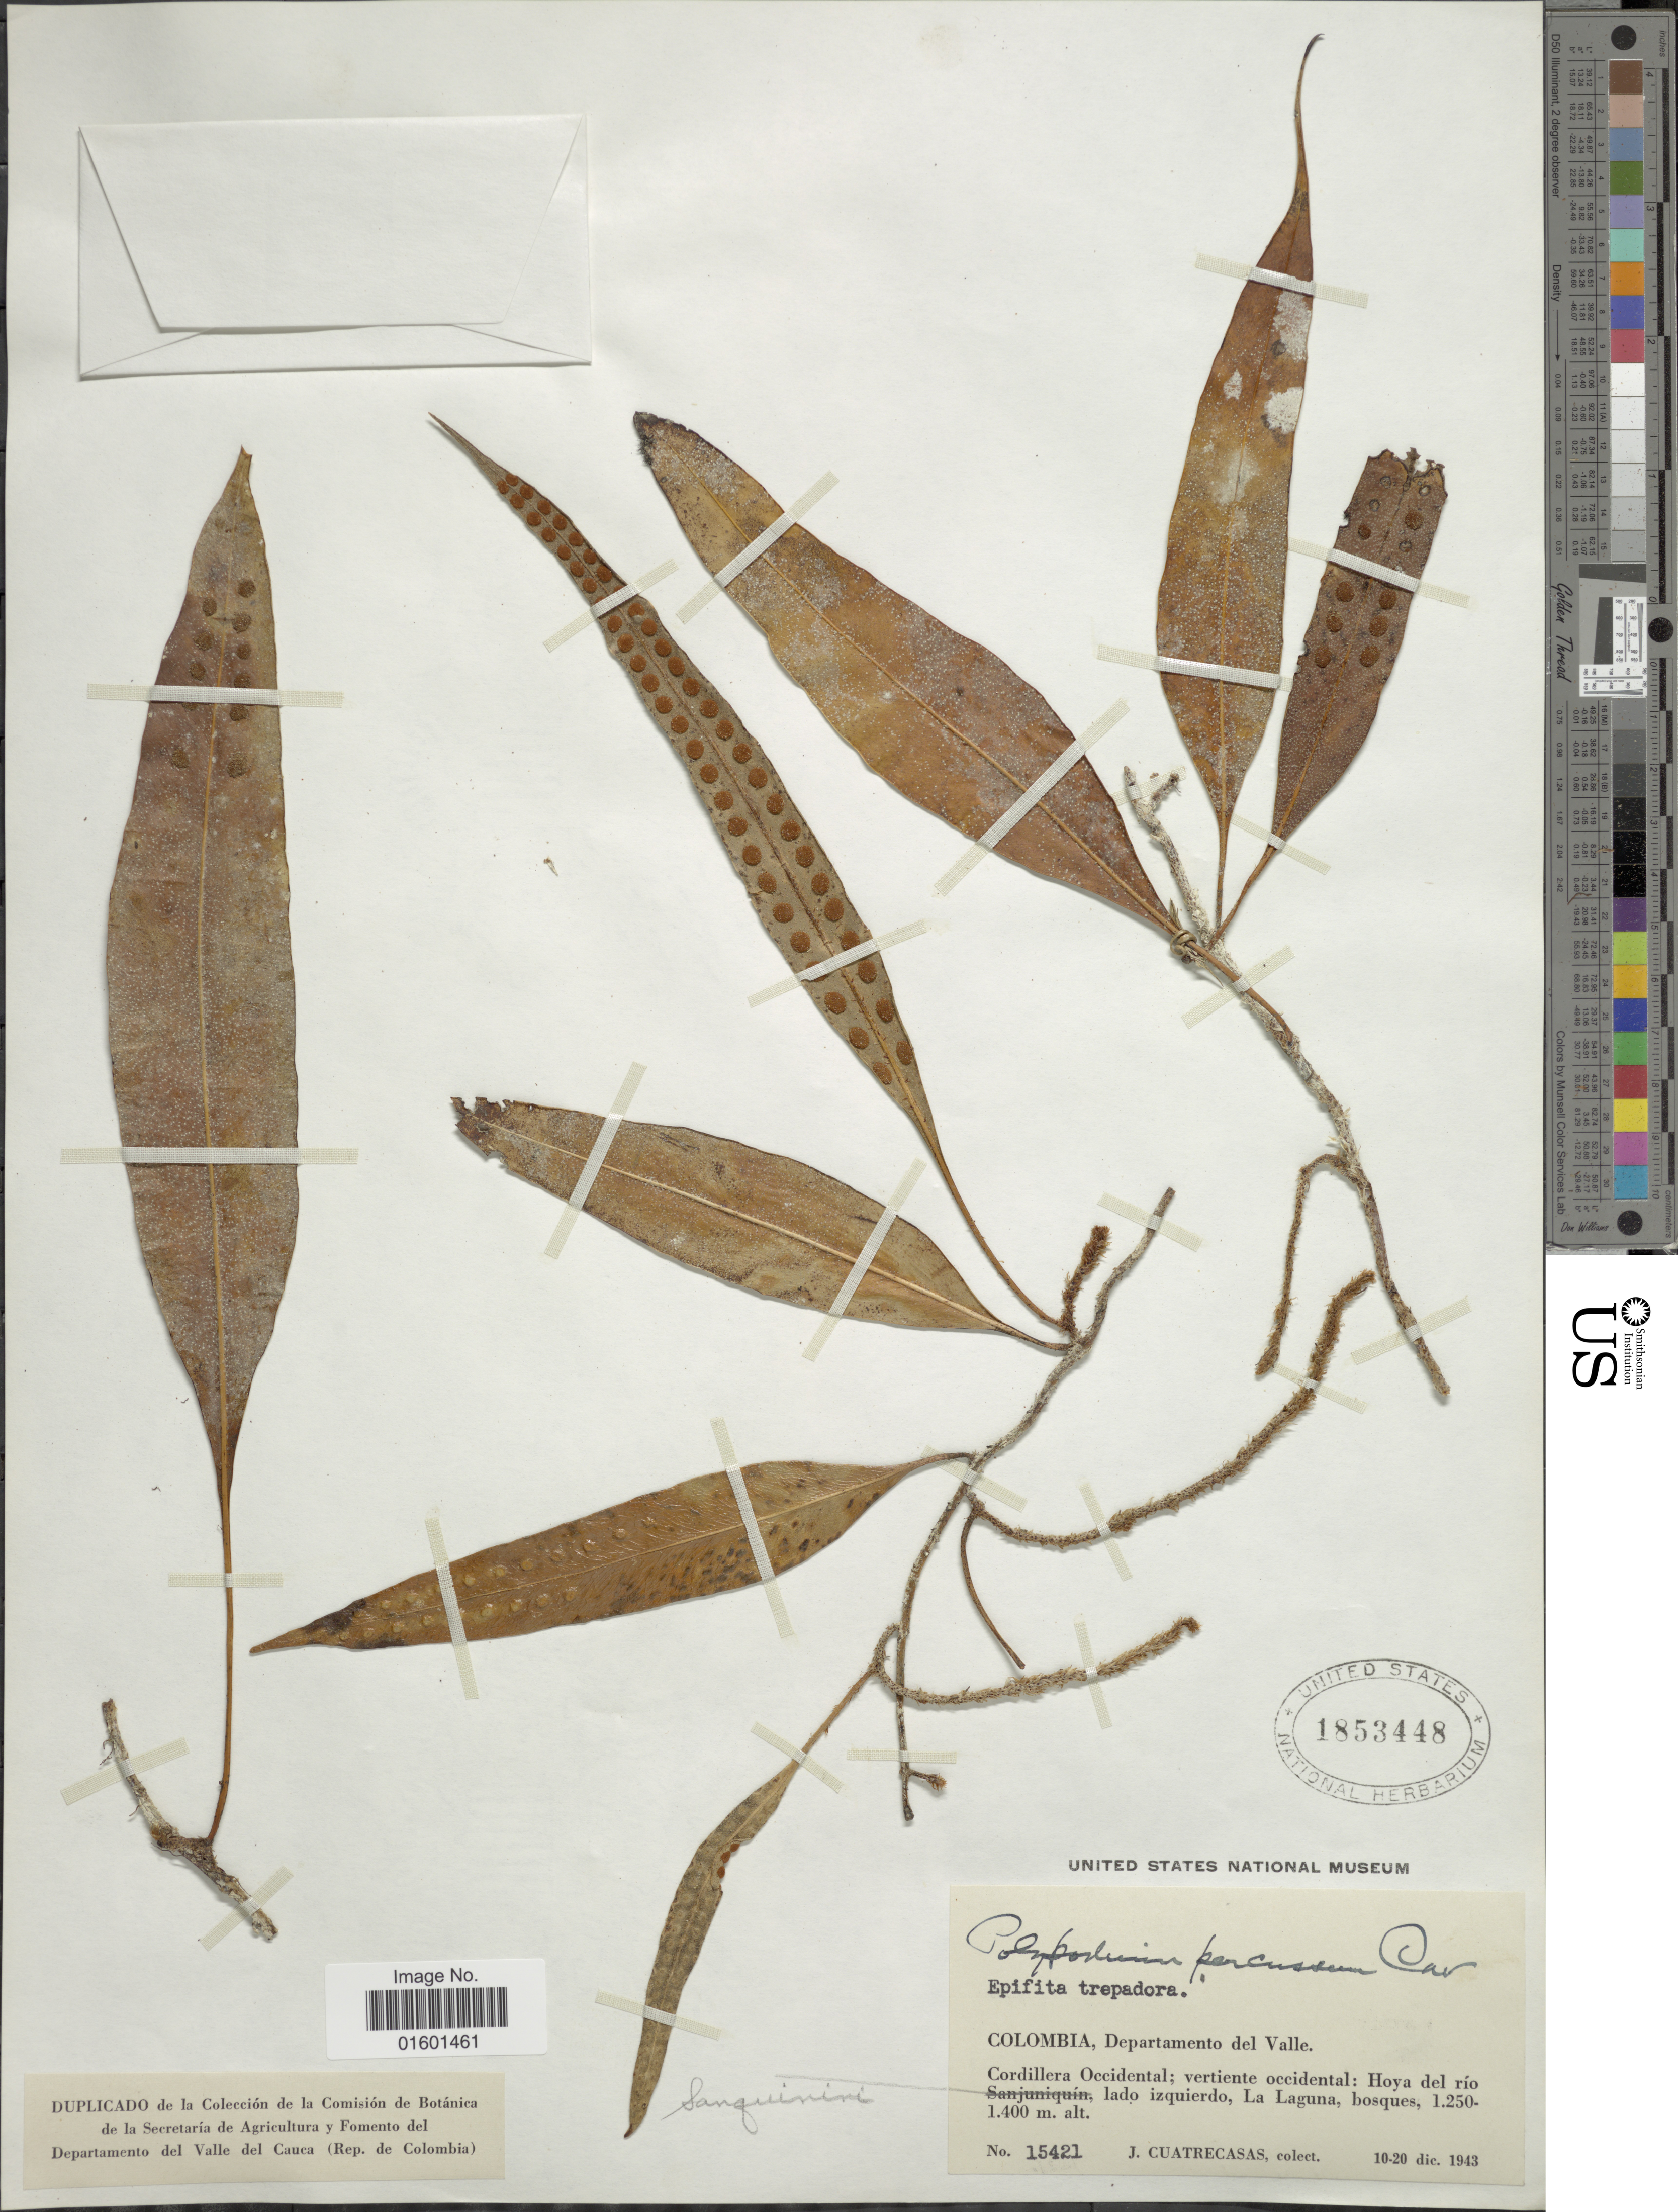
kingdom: Plantae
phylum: Tracheophyta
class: Polypodiopsida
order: Polypodiales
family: Polypodiaceae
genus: Microgramma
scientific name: Microgramma percussa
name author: (Cav.) de la Sota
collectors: J. Cuatrecasas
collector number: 15421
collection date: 1943-12-10/1943-12-20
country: Colombia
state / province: Valle del Cauca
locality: Departamento del Valle, Cordillera Oriental; vertiente occidental: Hoya del rio Sanjuniquin, lado izquierdo, La Laguna, bosques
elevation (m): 1250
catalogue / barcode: US 1853448